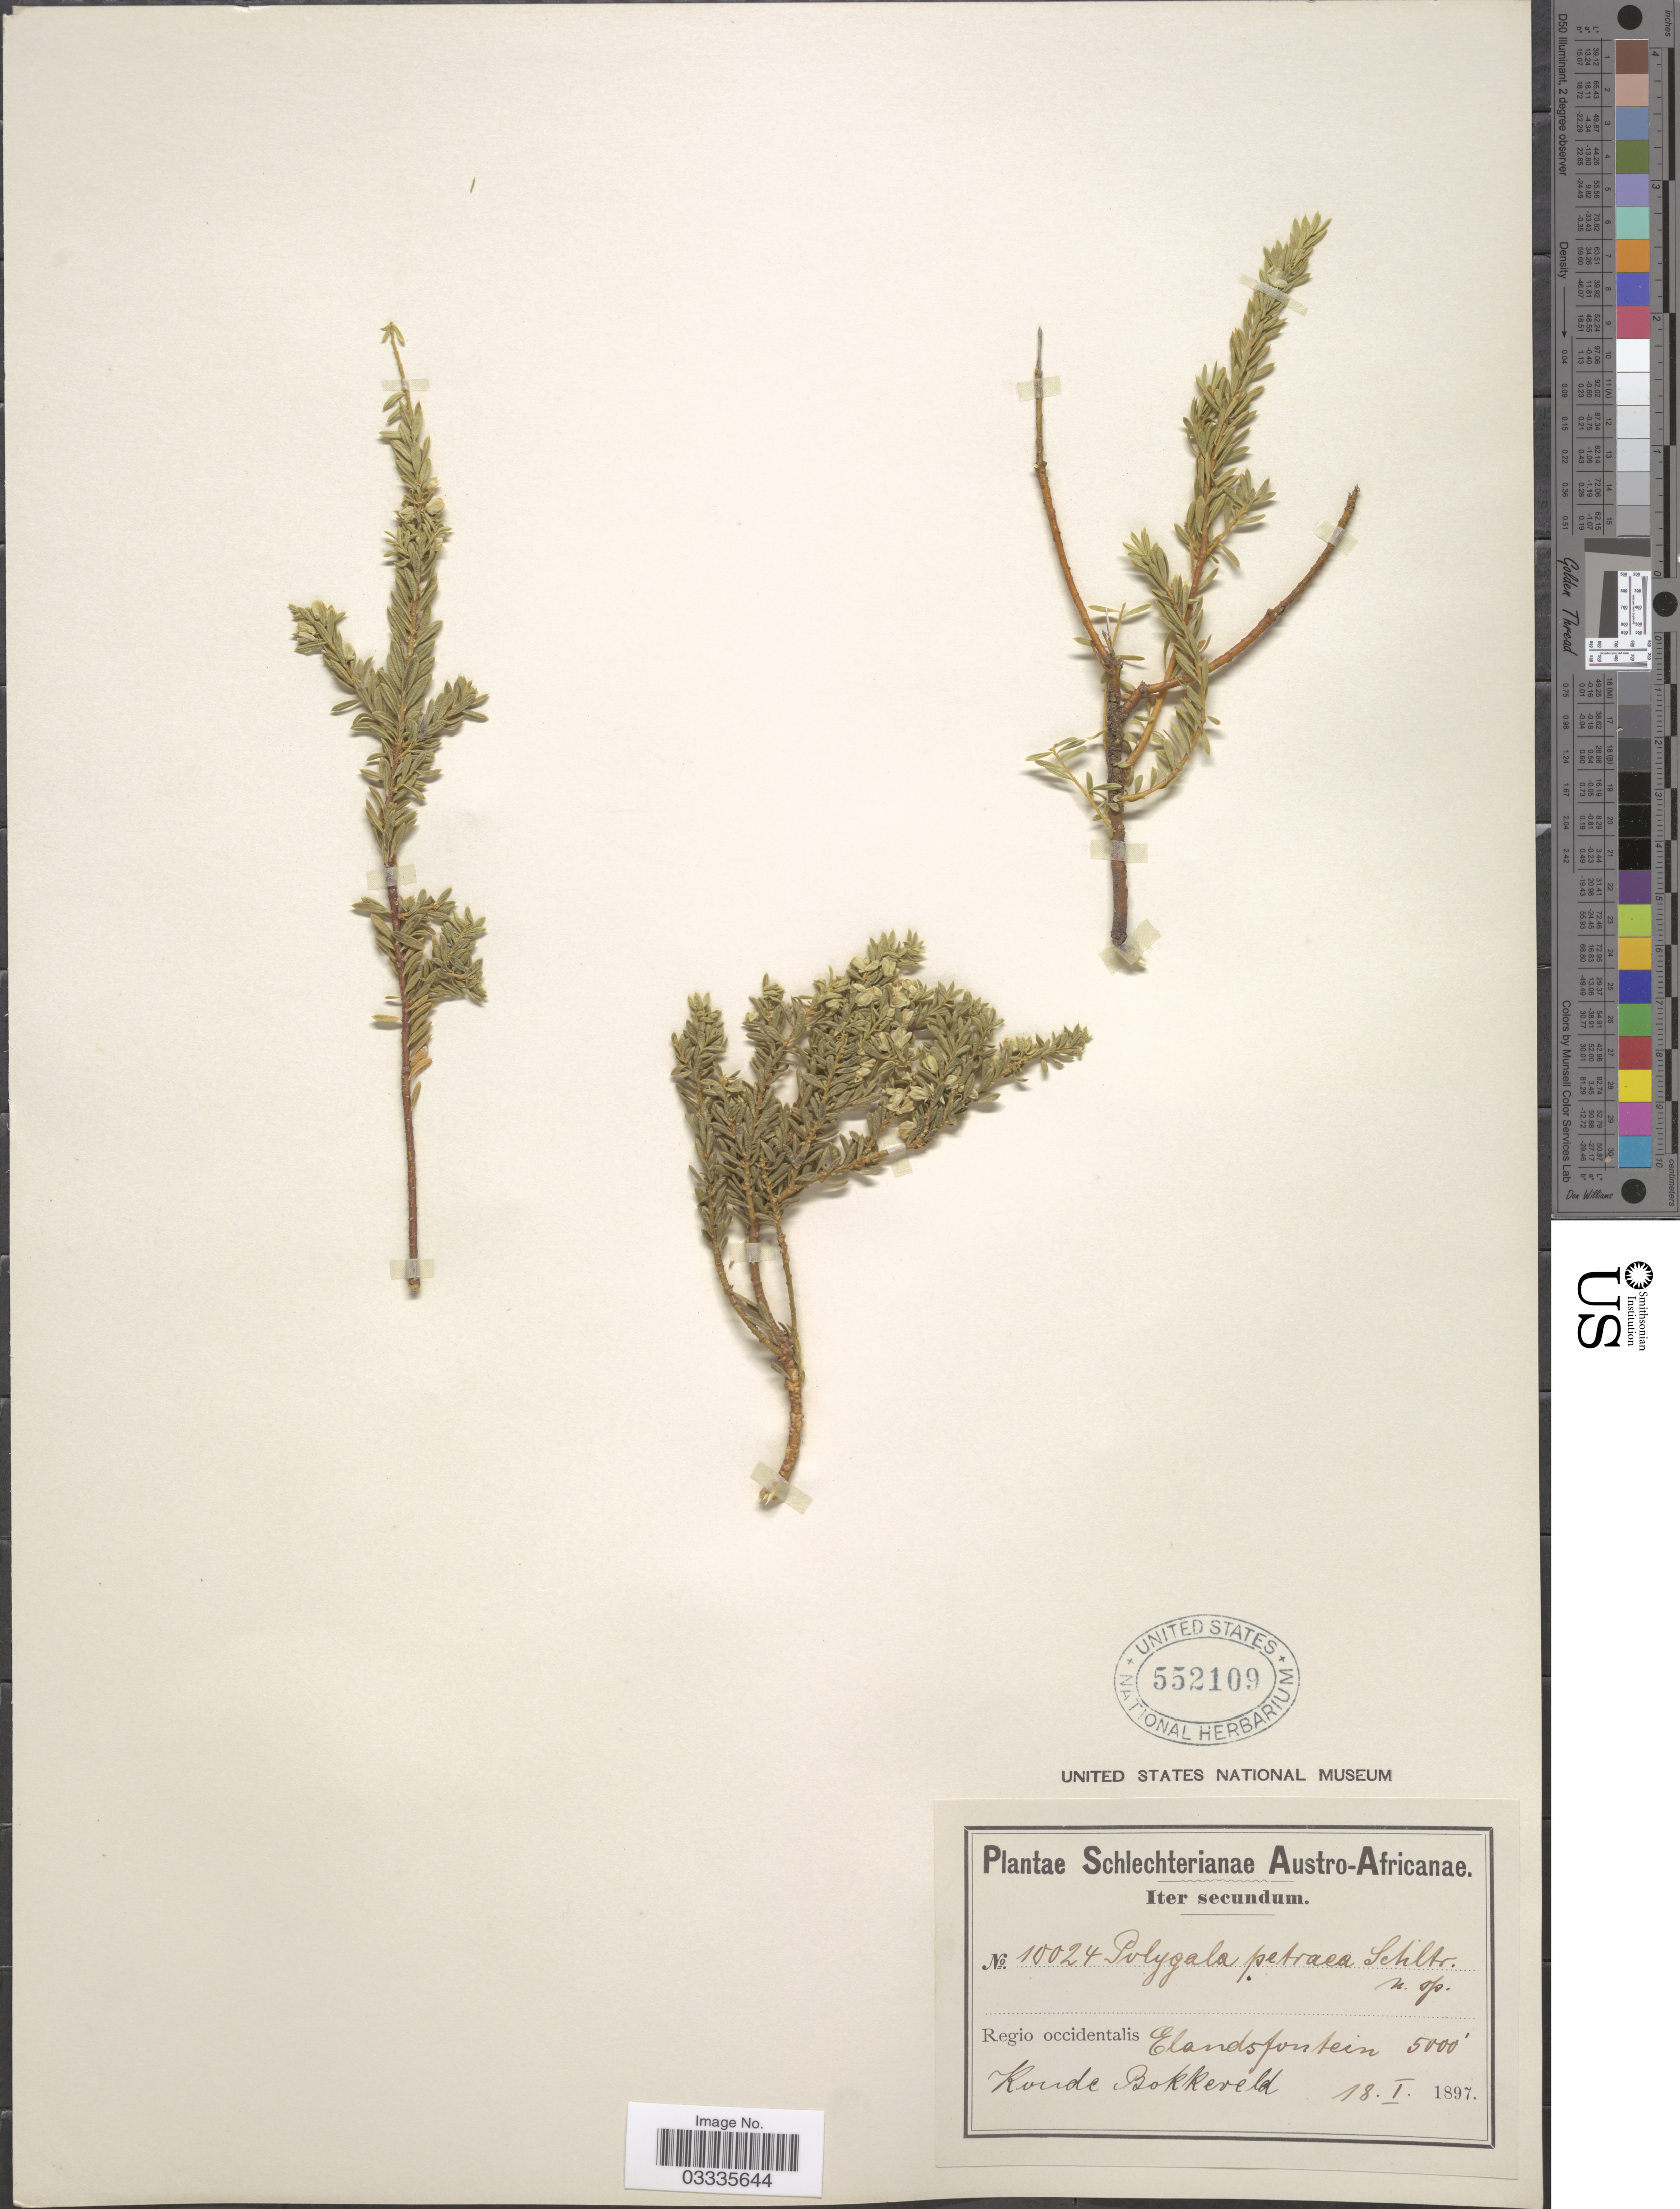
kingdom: Plantae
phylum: Tracheophyta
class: Magnoliopsida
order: Fabales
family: Polygalaceae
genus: Polygala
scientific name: Polygala petraea Schltr., ined.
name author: Schltr.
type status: Type Collection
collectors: Schlechter, --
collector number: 10024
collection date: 1897-01-18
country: South Africa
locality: Austro-Africanae. Regio occidentalis Elandsfontein. Koude Bokkeveld.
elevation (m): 1524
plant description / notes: Annotated as Polygala petraea Schltr., n. sp.; apparently an ined. name, never published (but see Muraltia petraea Chodat)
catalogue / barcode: US 552109